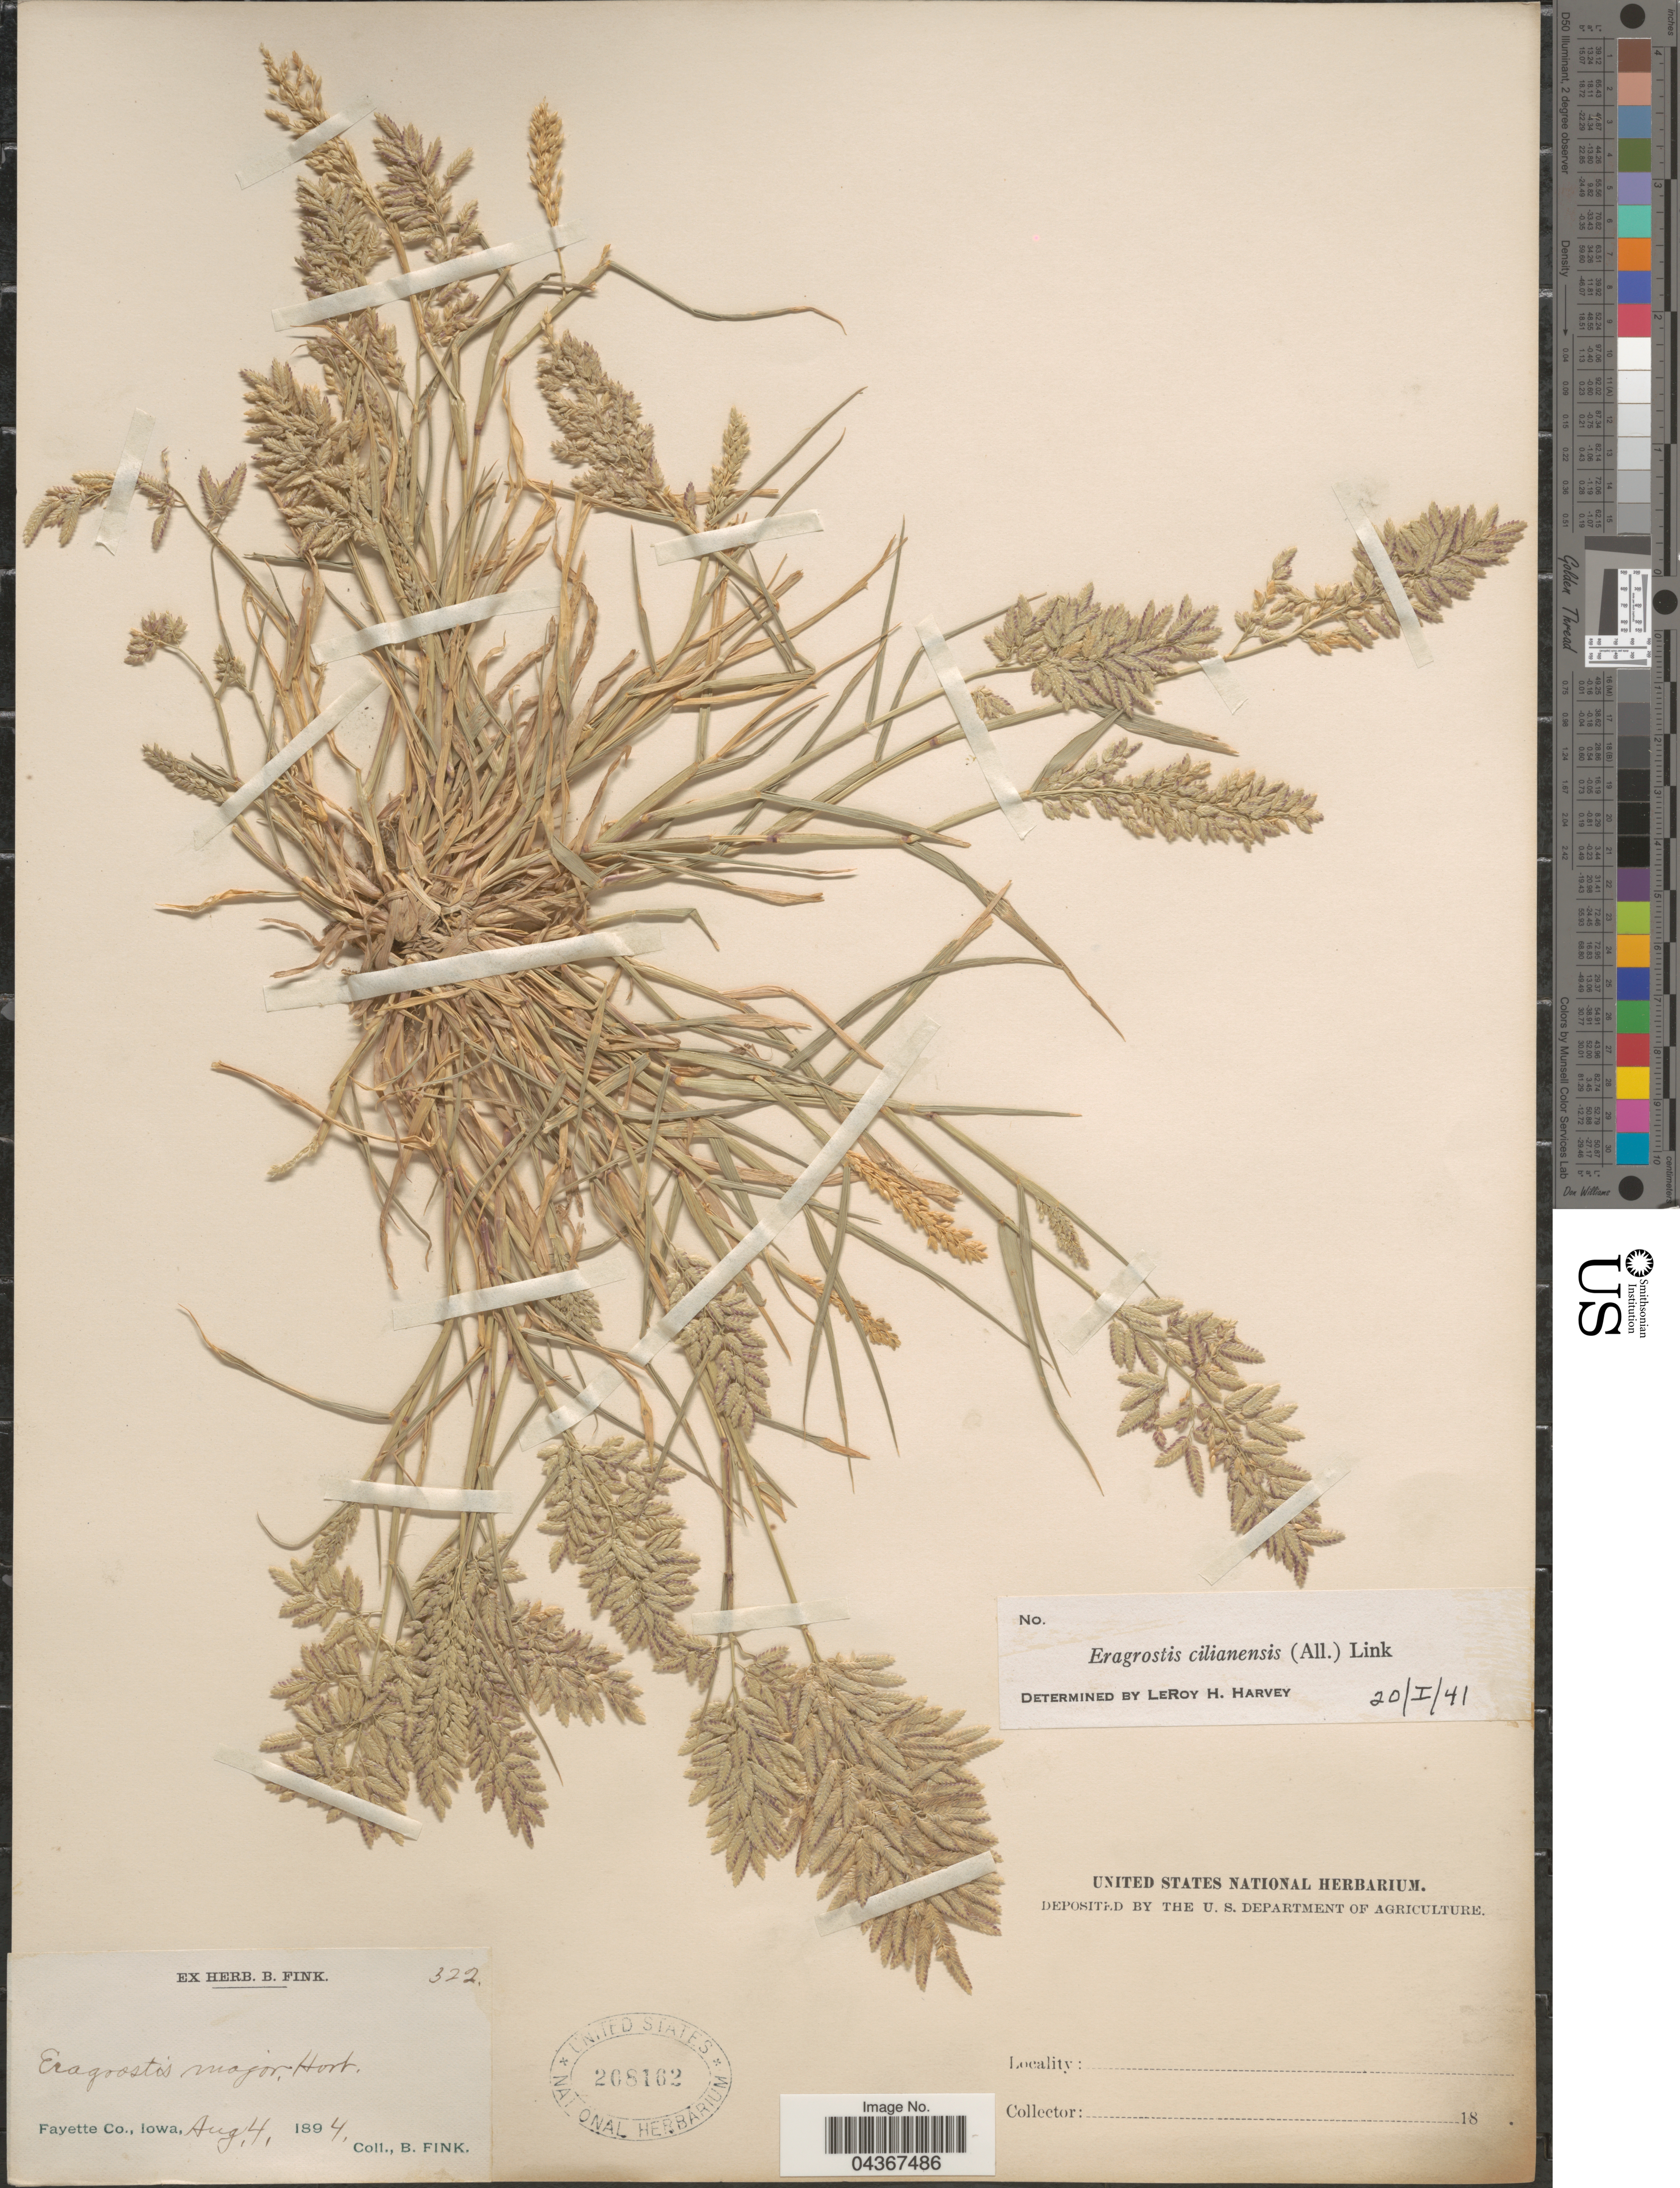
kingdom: Plantae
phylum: Tracheophyta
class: Liliopsida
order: Poales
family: Poaceae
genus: Eragrostis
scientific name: Eragrostis cilianensis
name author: (Bellardi) Vignolo ex Janch.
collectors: B. Fink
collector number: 322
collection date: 1894-08-04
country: United States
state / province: Iowa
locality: Fayette Co.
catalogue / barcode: US 208162